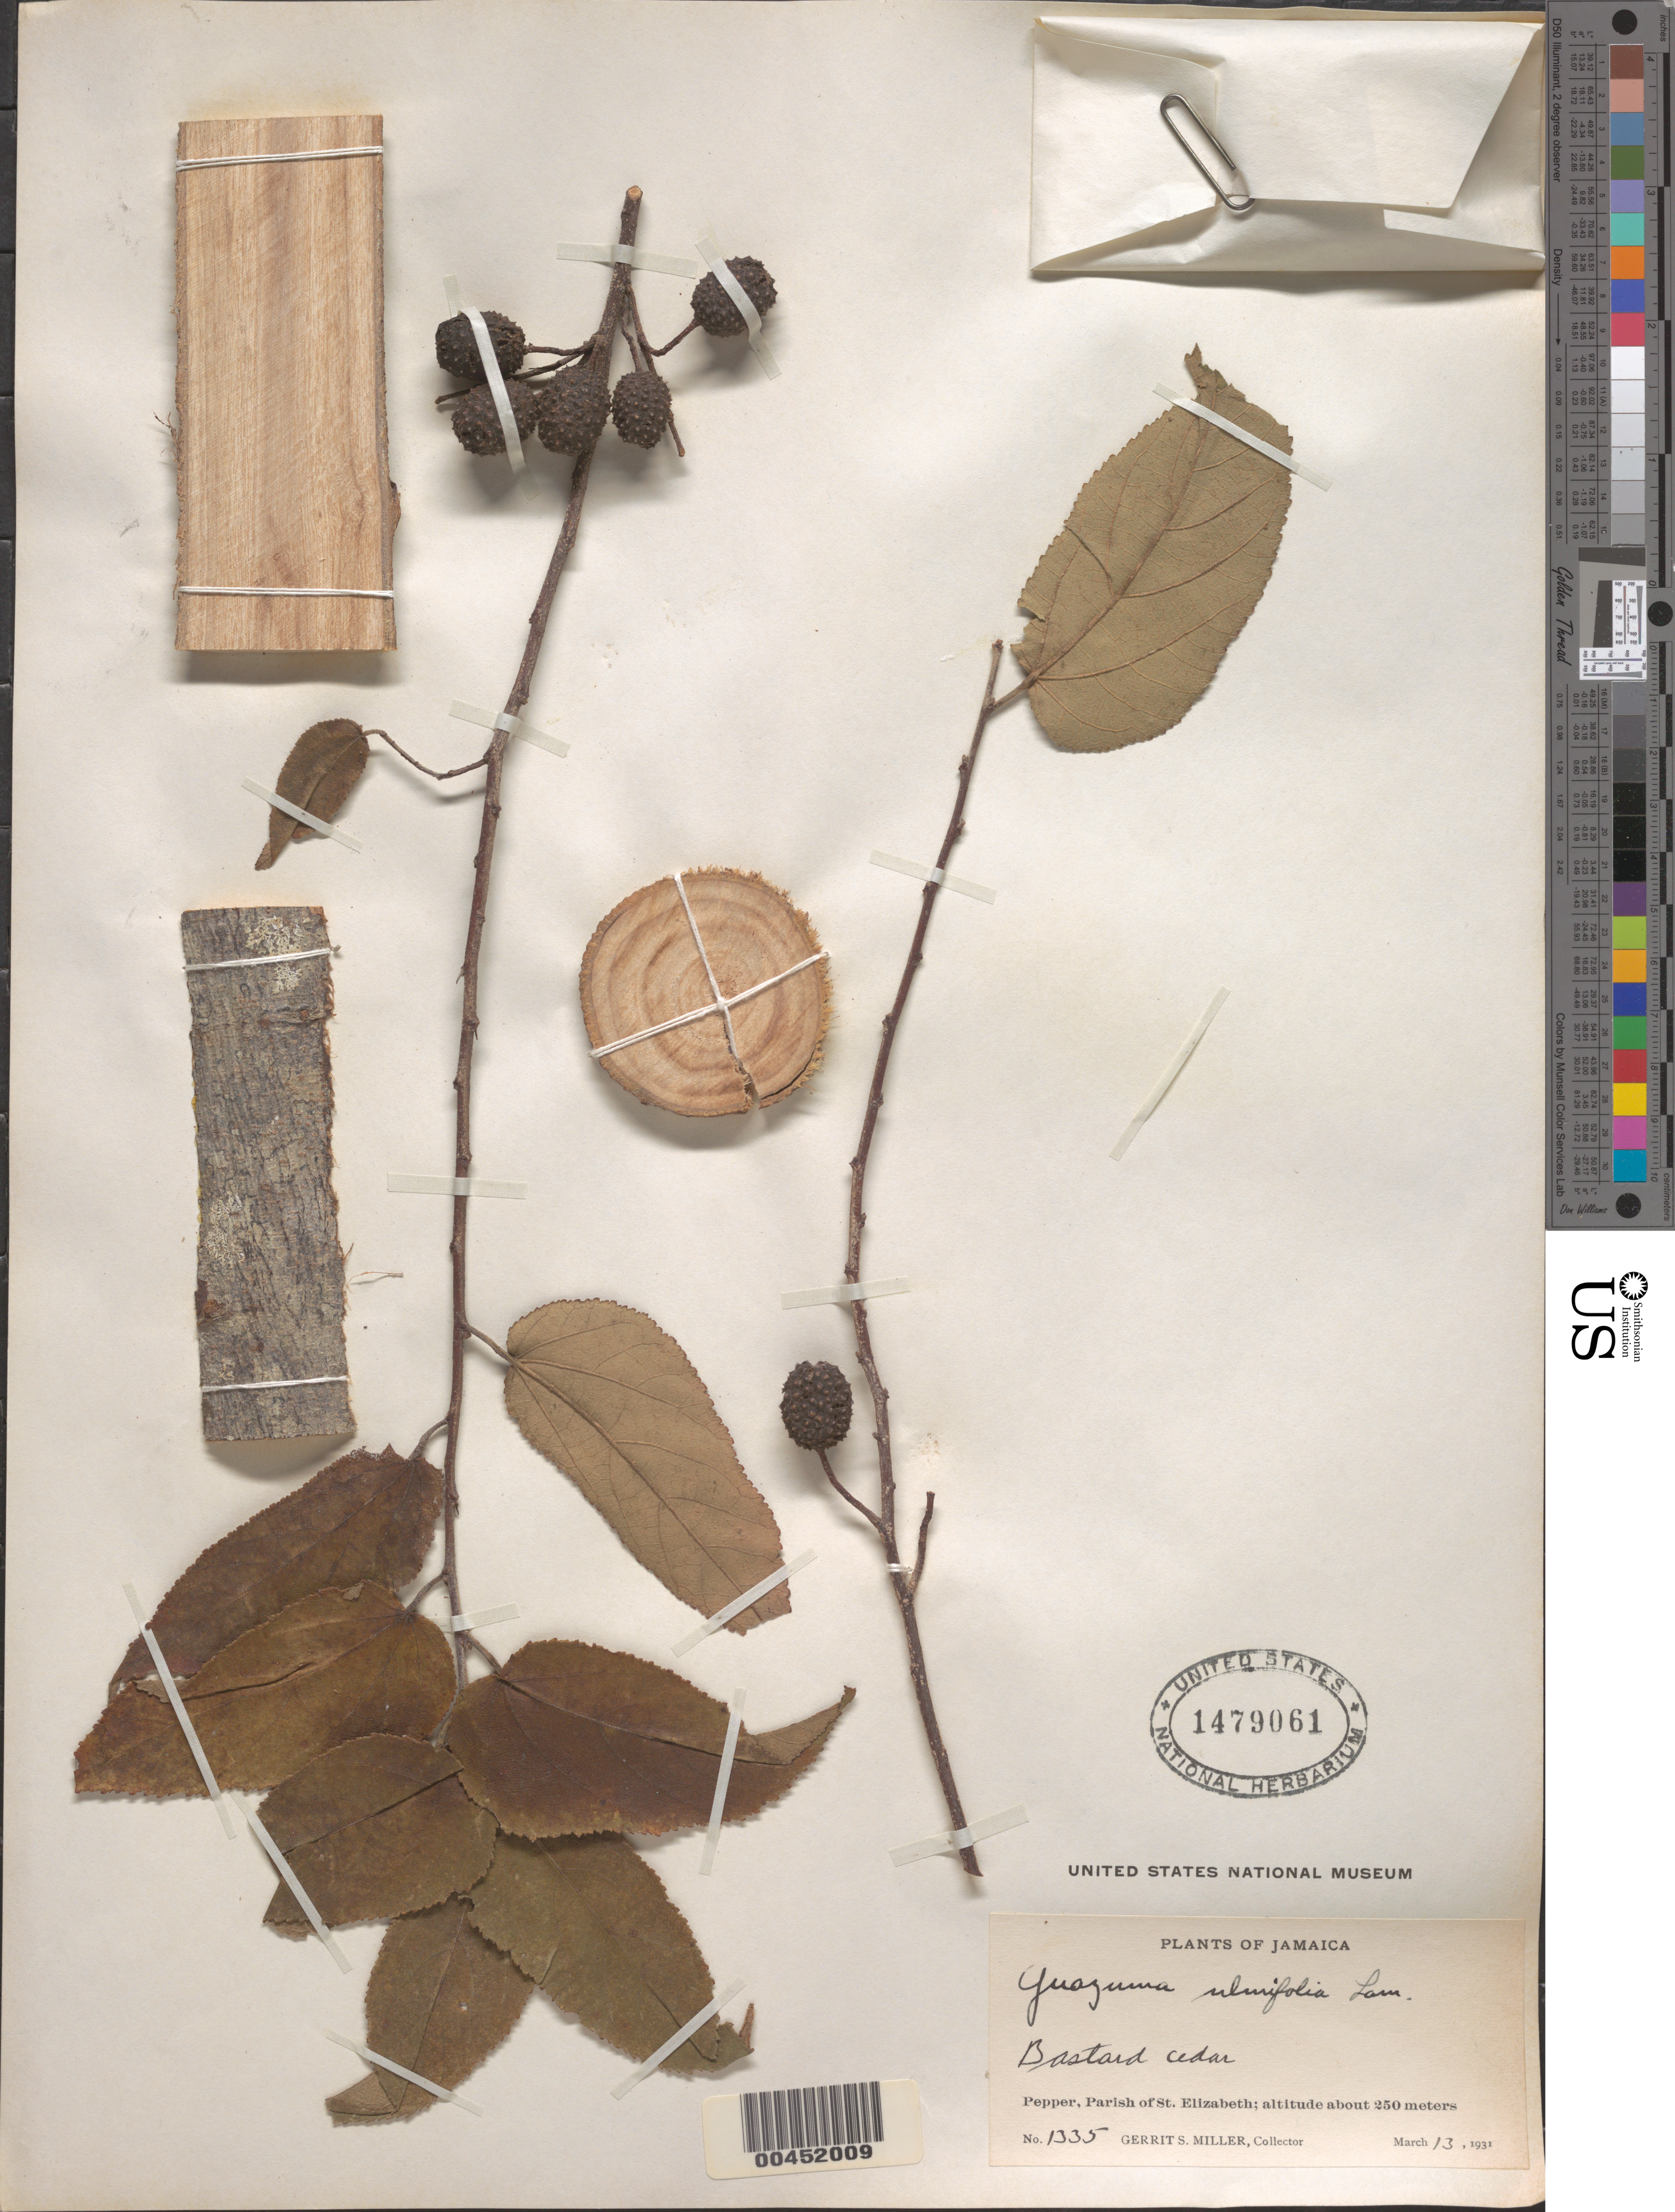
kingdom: Plantae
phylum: Tracheophyta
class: Magnoliopsida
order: Malvales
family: Malvaceae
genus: Guazuma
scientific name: Guazuma ulmifolia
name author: Lam.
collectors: G. S. Miller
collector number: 1335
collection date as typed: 13 Mar 1931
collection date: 1931-03-13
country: Jamaica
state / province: Saint Elizabeth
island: Greater Antilles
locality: Pepper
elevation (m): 250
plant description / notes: Common name: Bastard Cedar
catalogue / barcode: US 1479061